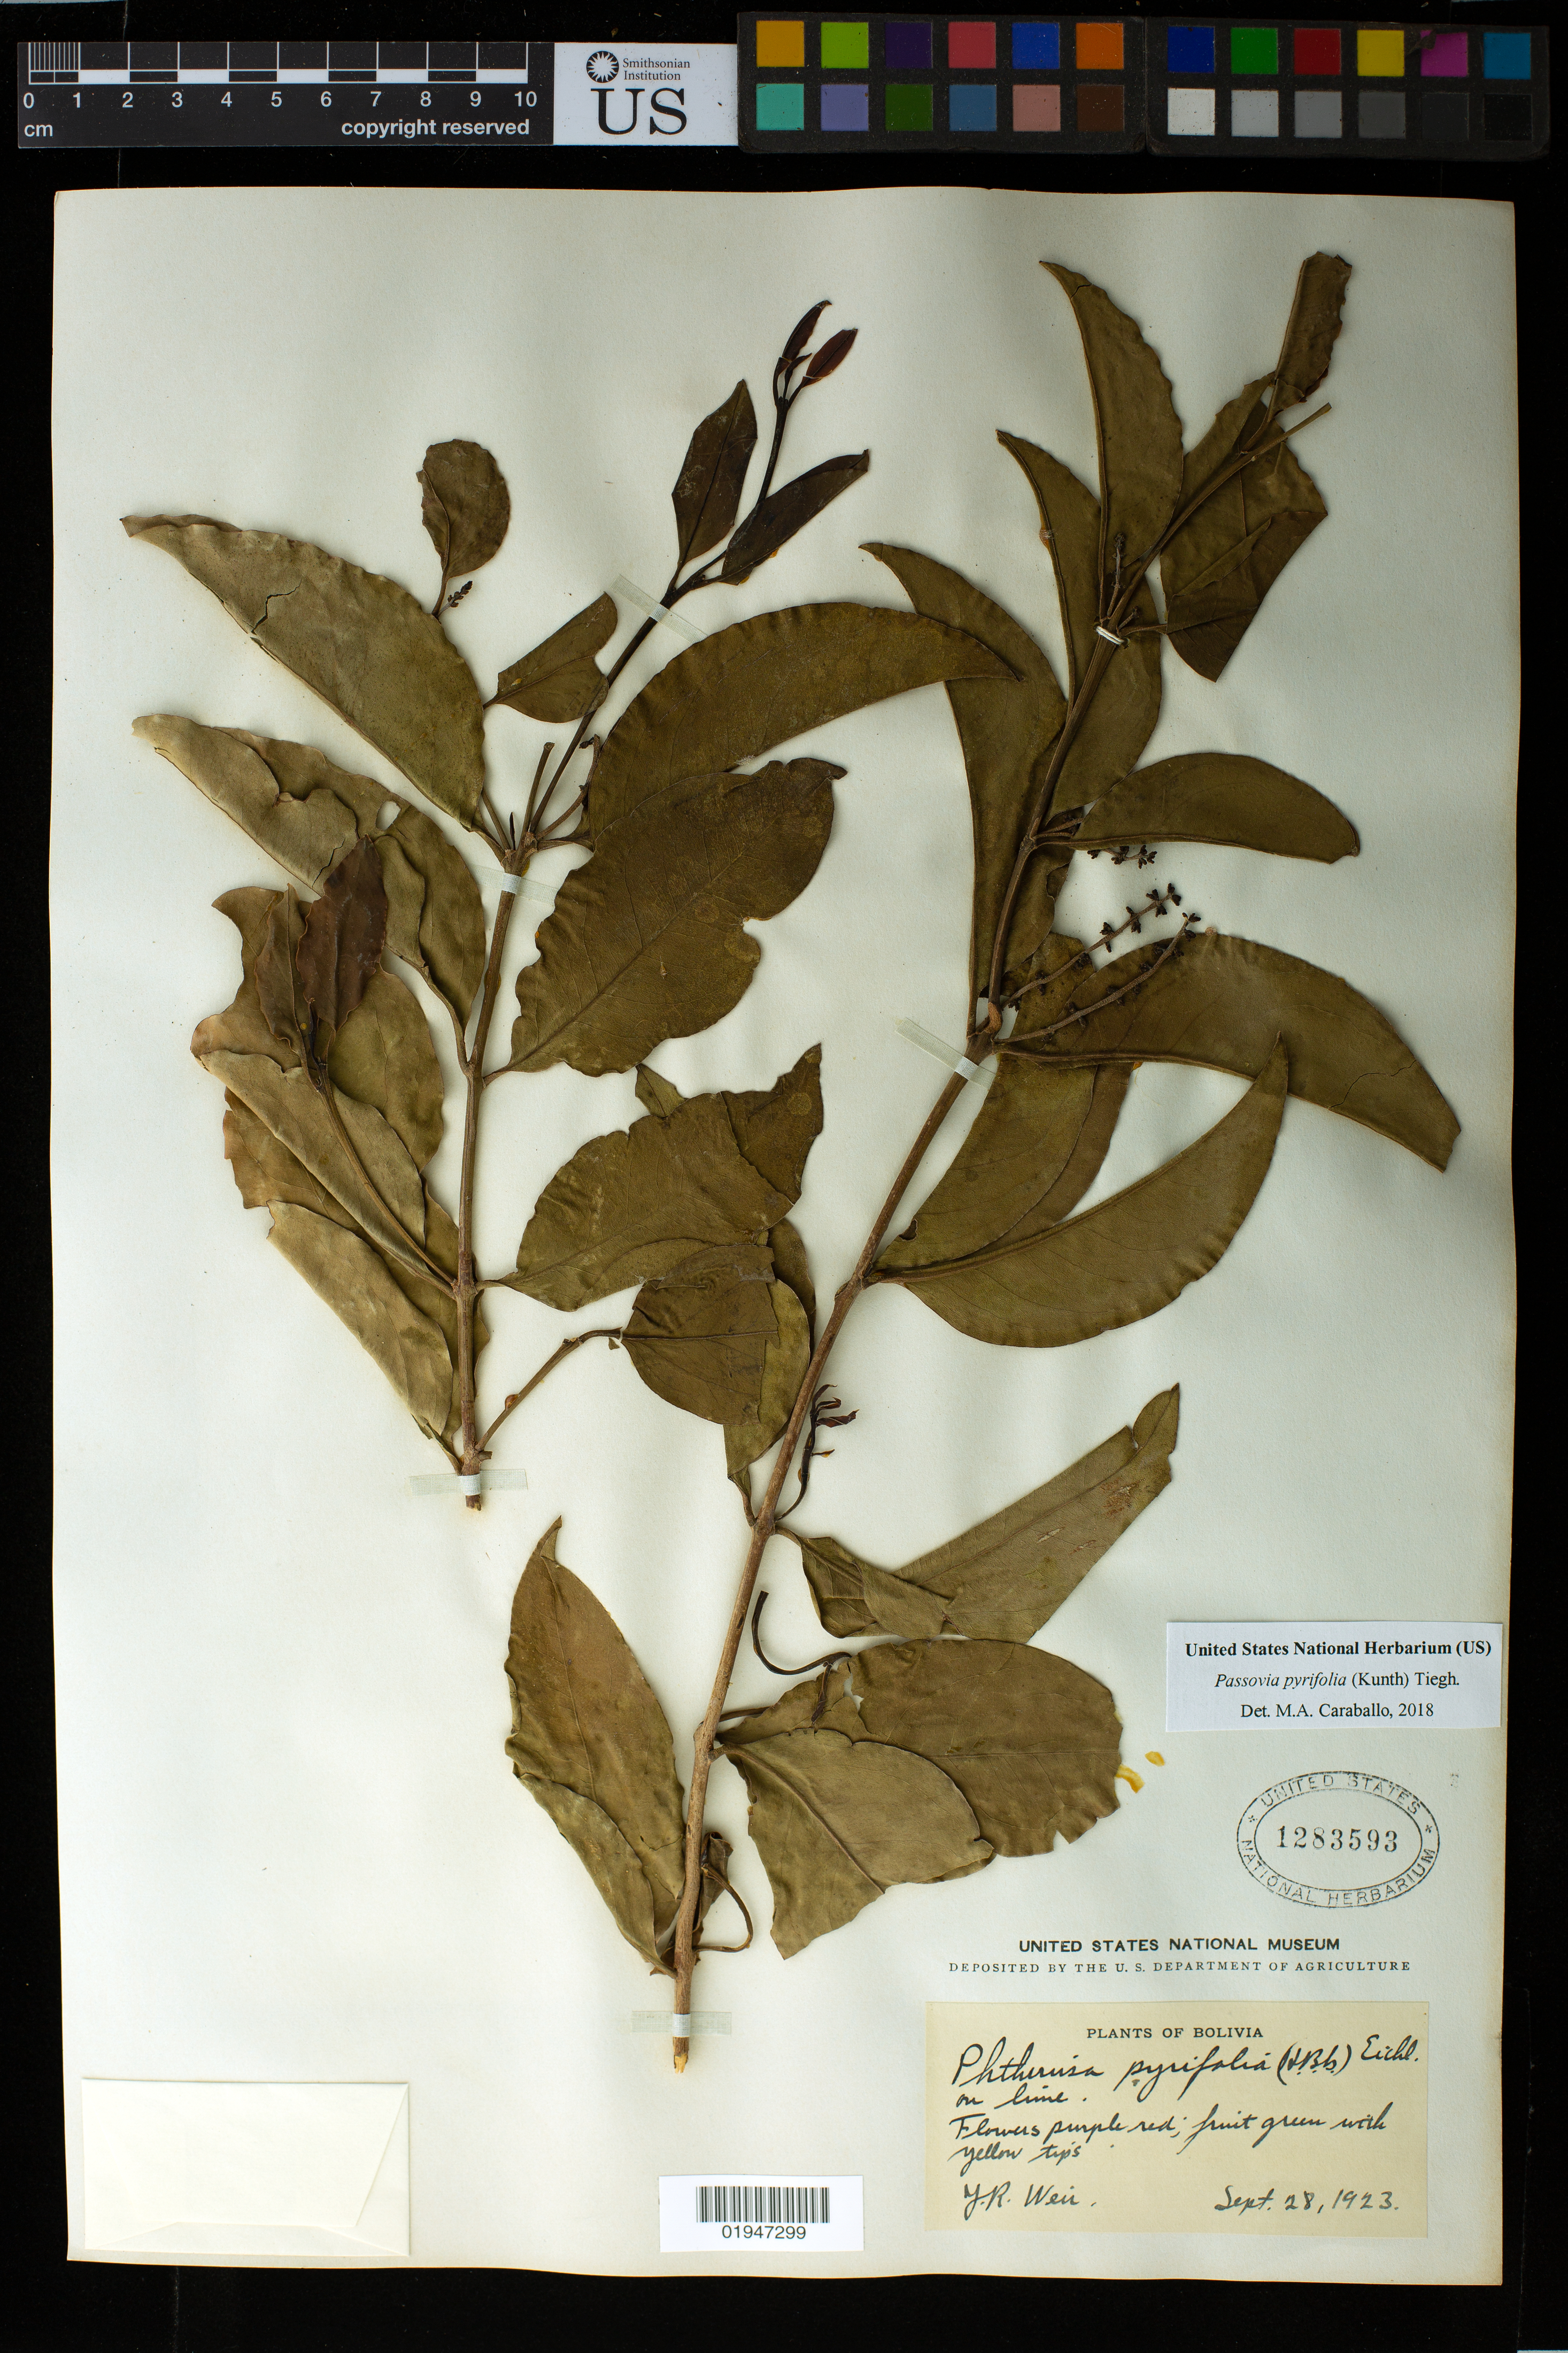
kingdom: Plantae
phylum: Tracheophyta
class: Magnoliopsida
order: Santalales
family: Loranthaceae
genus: Passovia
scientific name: Passovia pyrifolia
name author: (Kunth) Tiegh.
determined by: Caraballo-Ortiz, Marcos A., (MISS), University of Mississippi (UNITED STATES)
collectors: J. Weir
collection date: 1923-09-28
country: Bolivia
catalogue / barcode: US 1283593